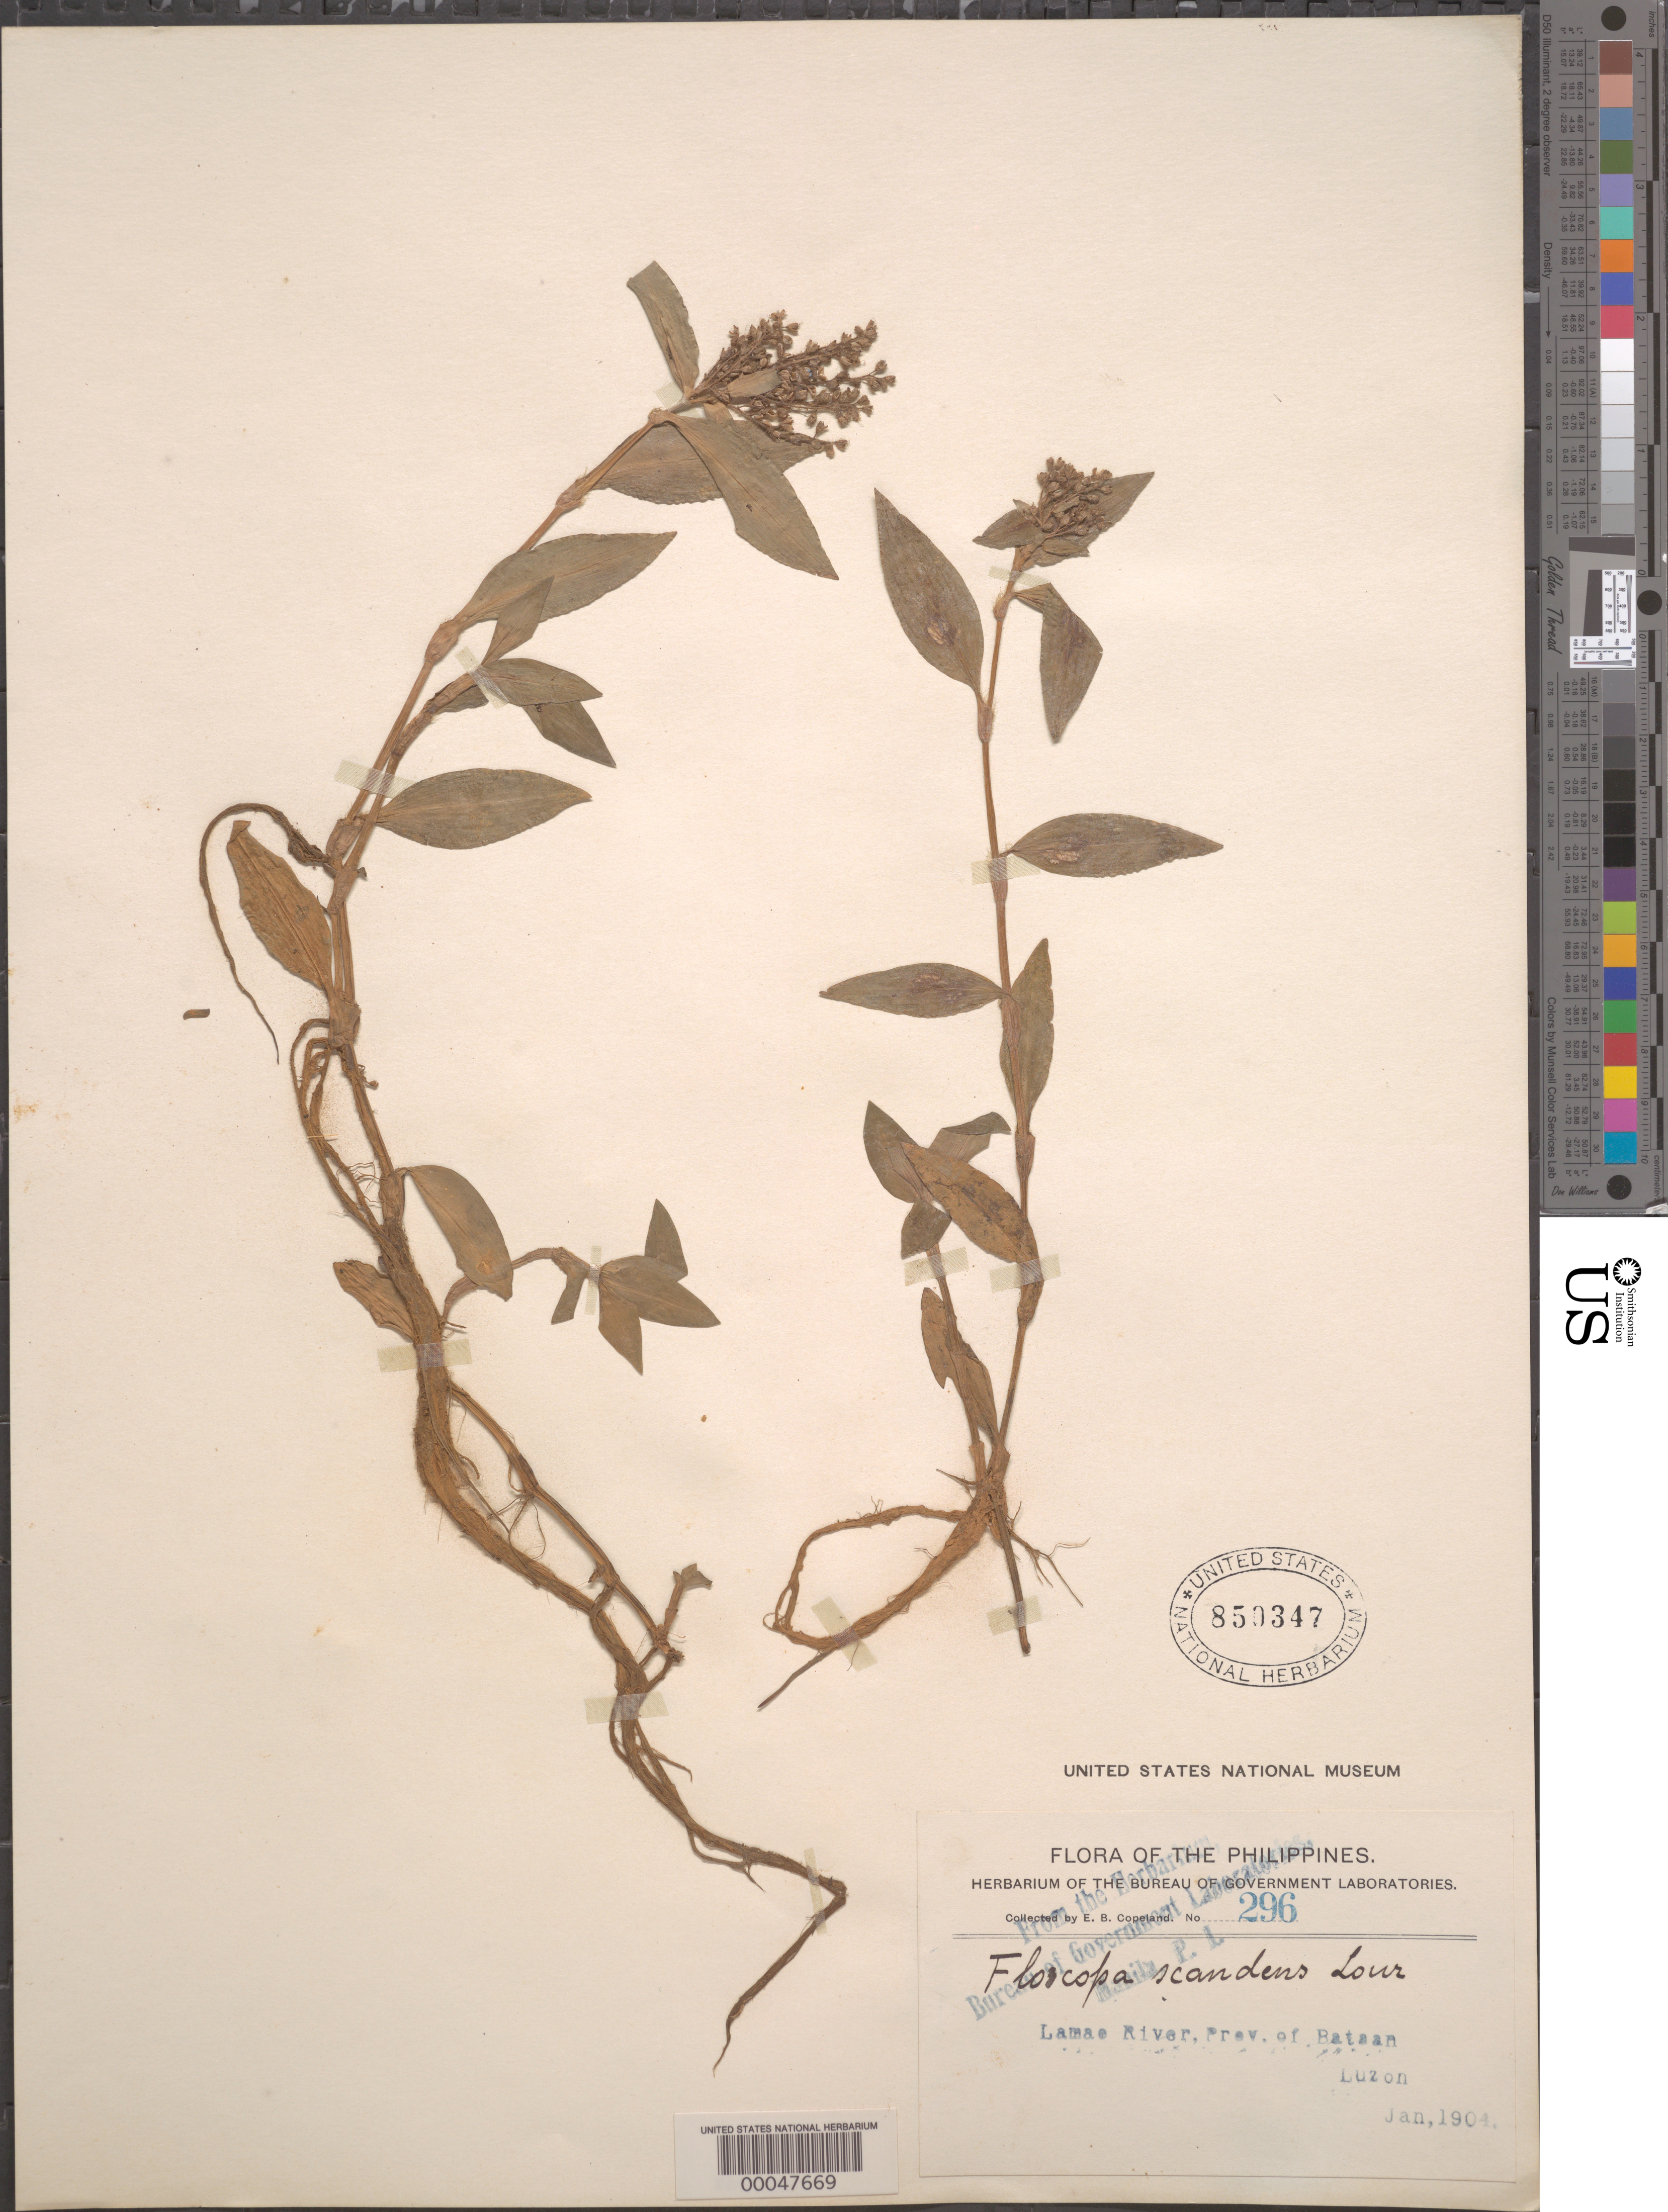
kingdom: Plantae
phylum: Tracheophyta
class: Liliopsida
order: Commelinales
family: Commelinaceae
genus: Floscopa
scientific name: Floscopa scandens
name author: Lour.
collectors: E. B. Copeland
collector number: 296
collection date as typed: Jan 1904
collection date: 1904-01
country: Philippines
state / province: Central Luzon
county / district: Bataan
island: Luzon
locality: Lamao river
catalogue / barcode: US 850347